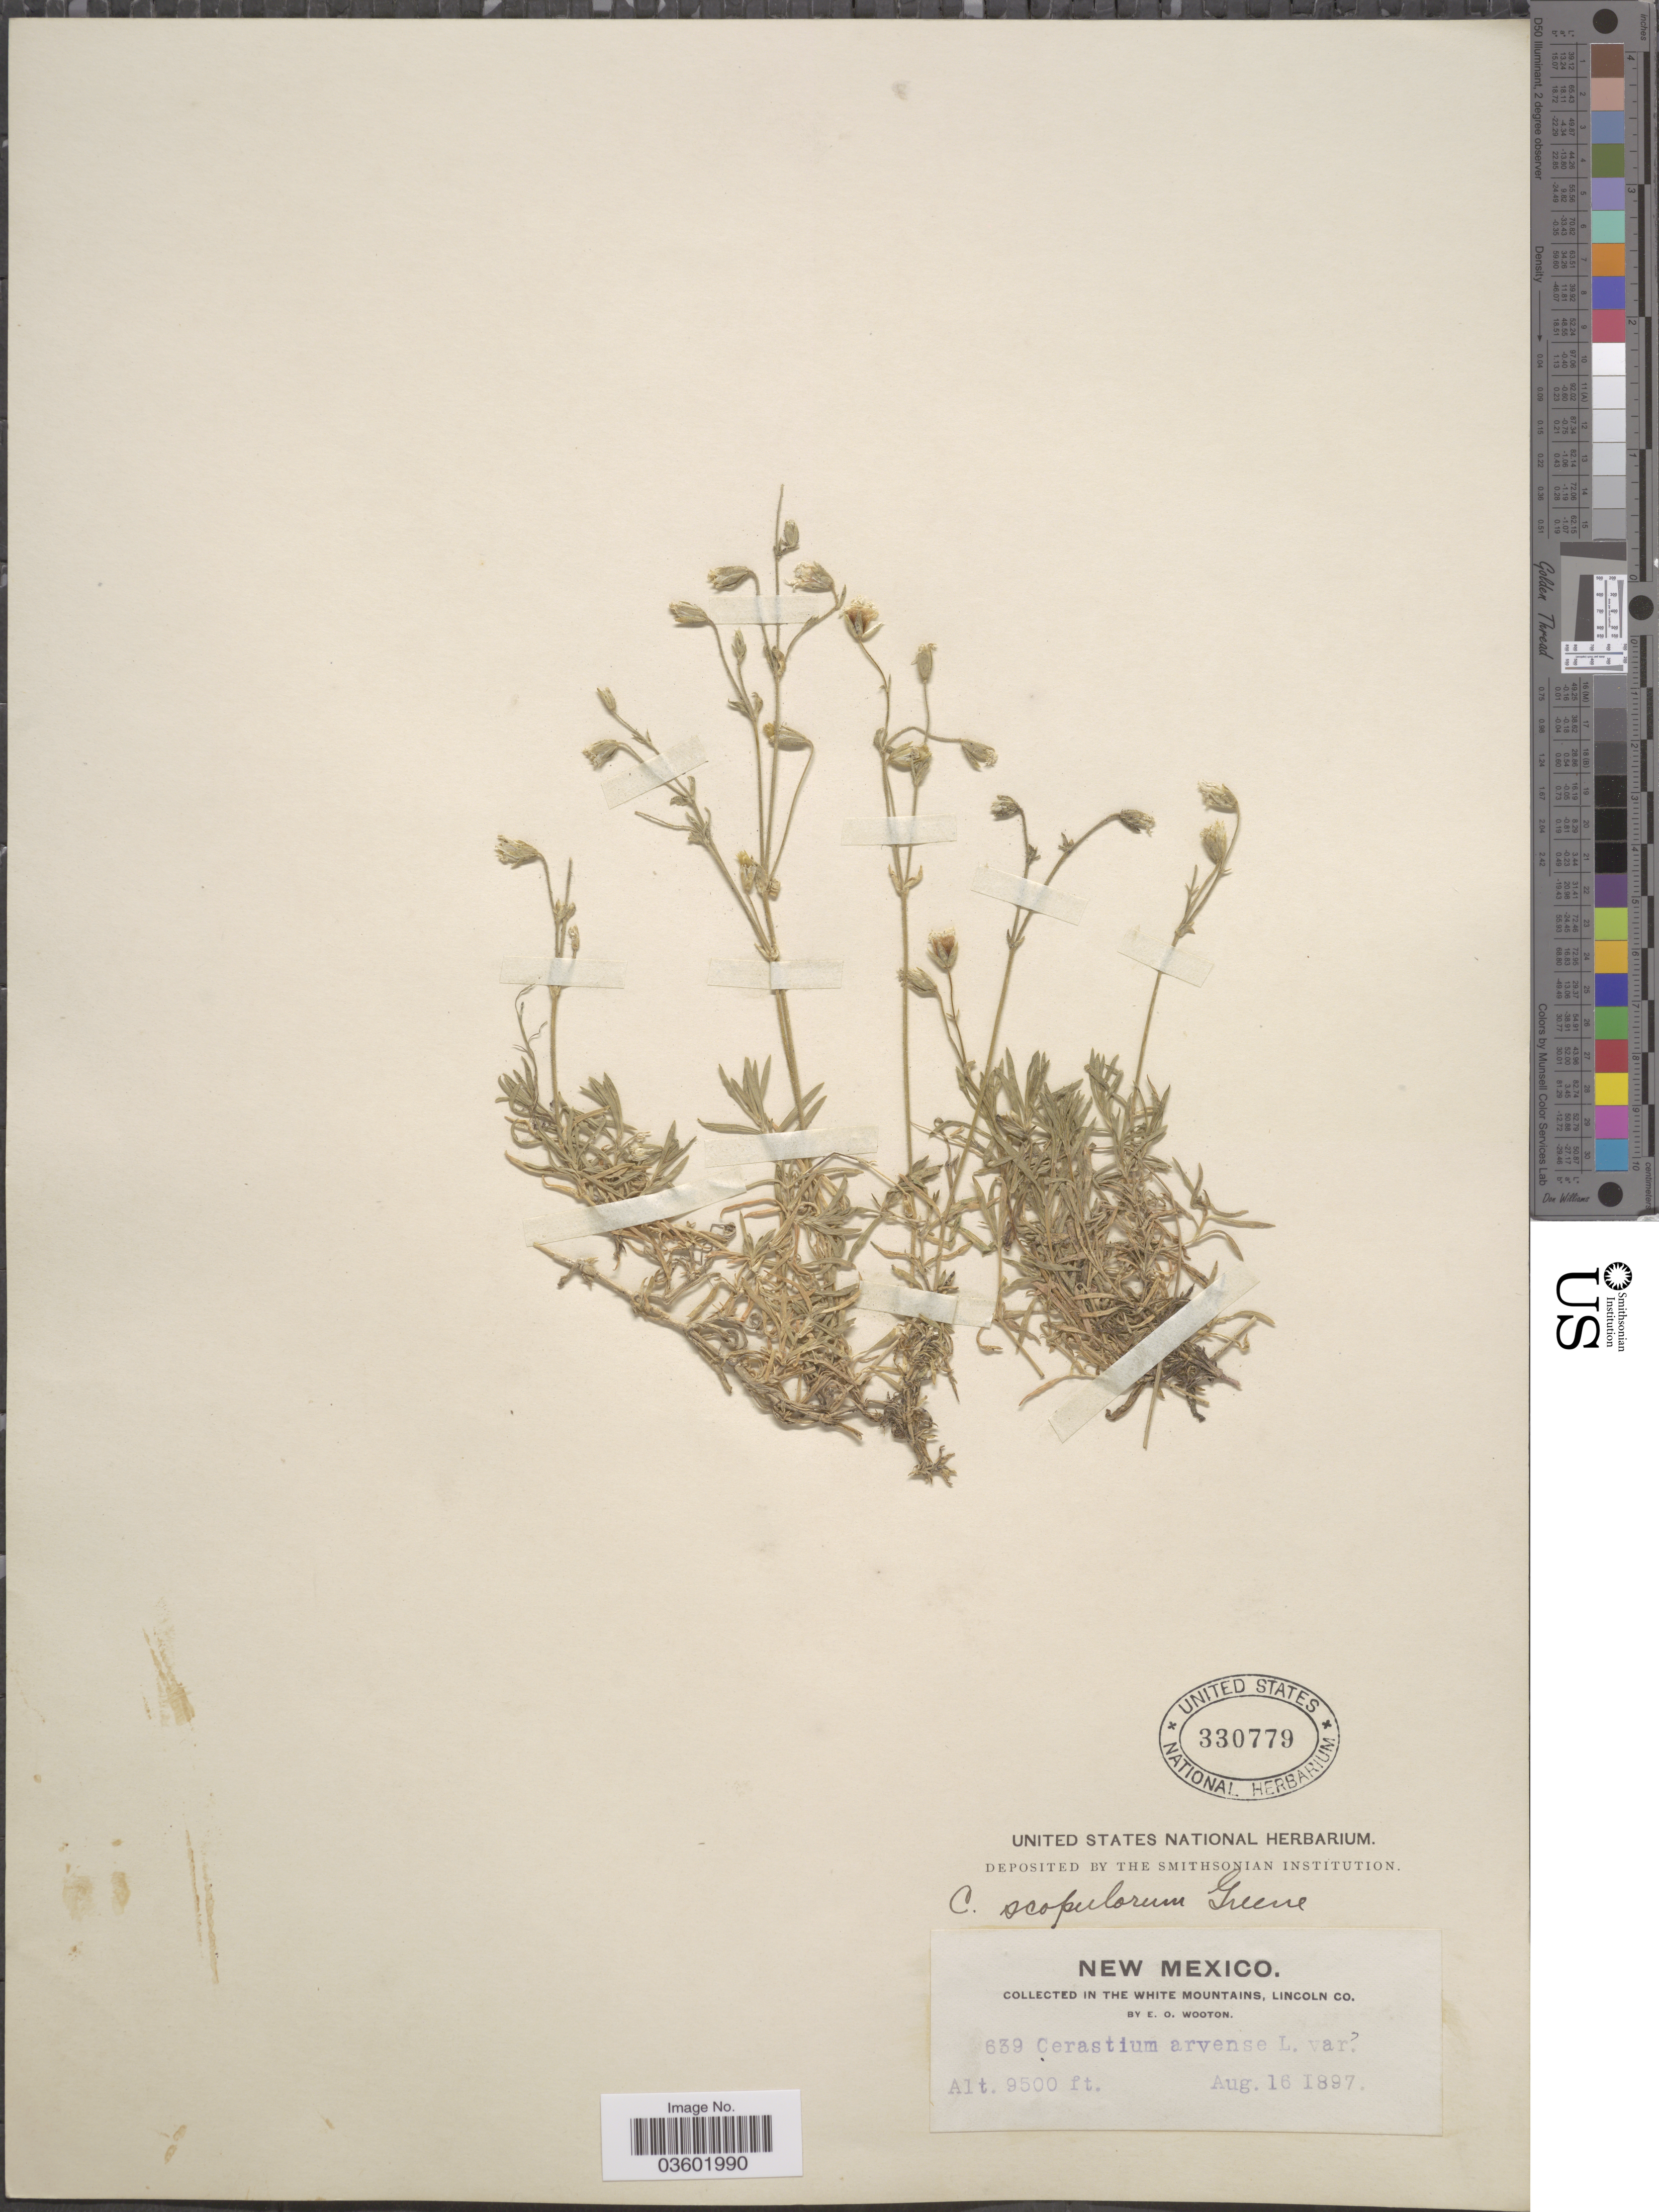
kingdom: Plantae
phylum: Tracheophyta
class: Magnoliopsida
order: Caryophyllales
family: Caryophyllaceae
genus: Cerastium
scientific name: Cerastium scopulorum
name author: Greene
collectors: E. O. Wooton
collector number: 639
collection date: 1897-08-16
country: United States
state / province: New Mexico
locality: In the White Mountains, Lincoln Co.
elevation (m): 2896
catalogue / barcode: US 330779